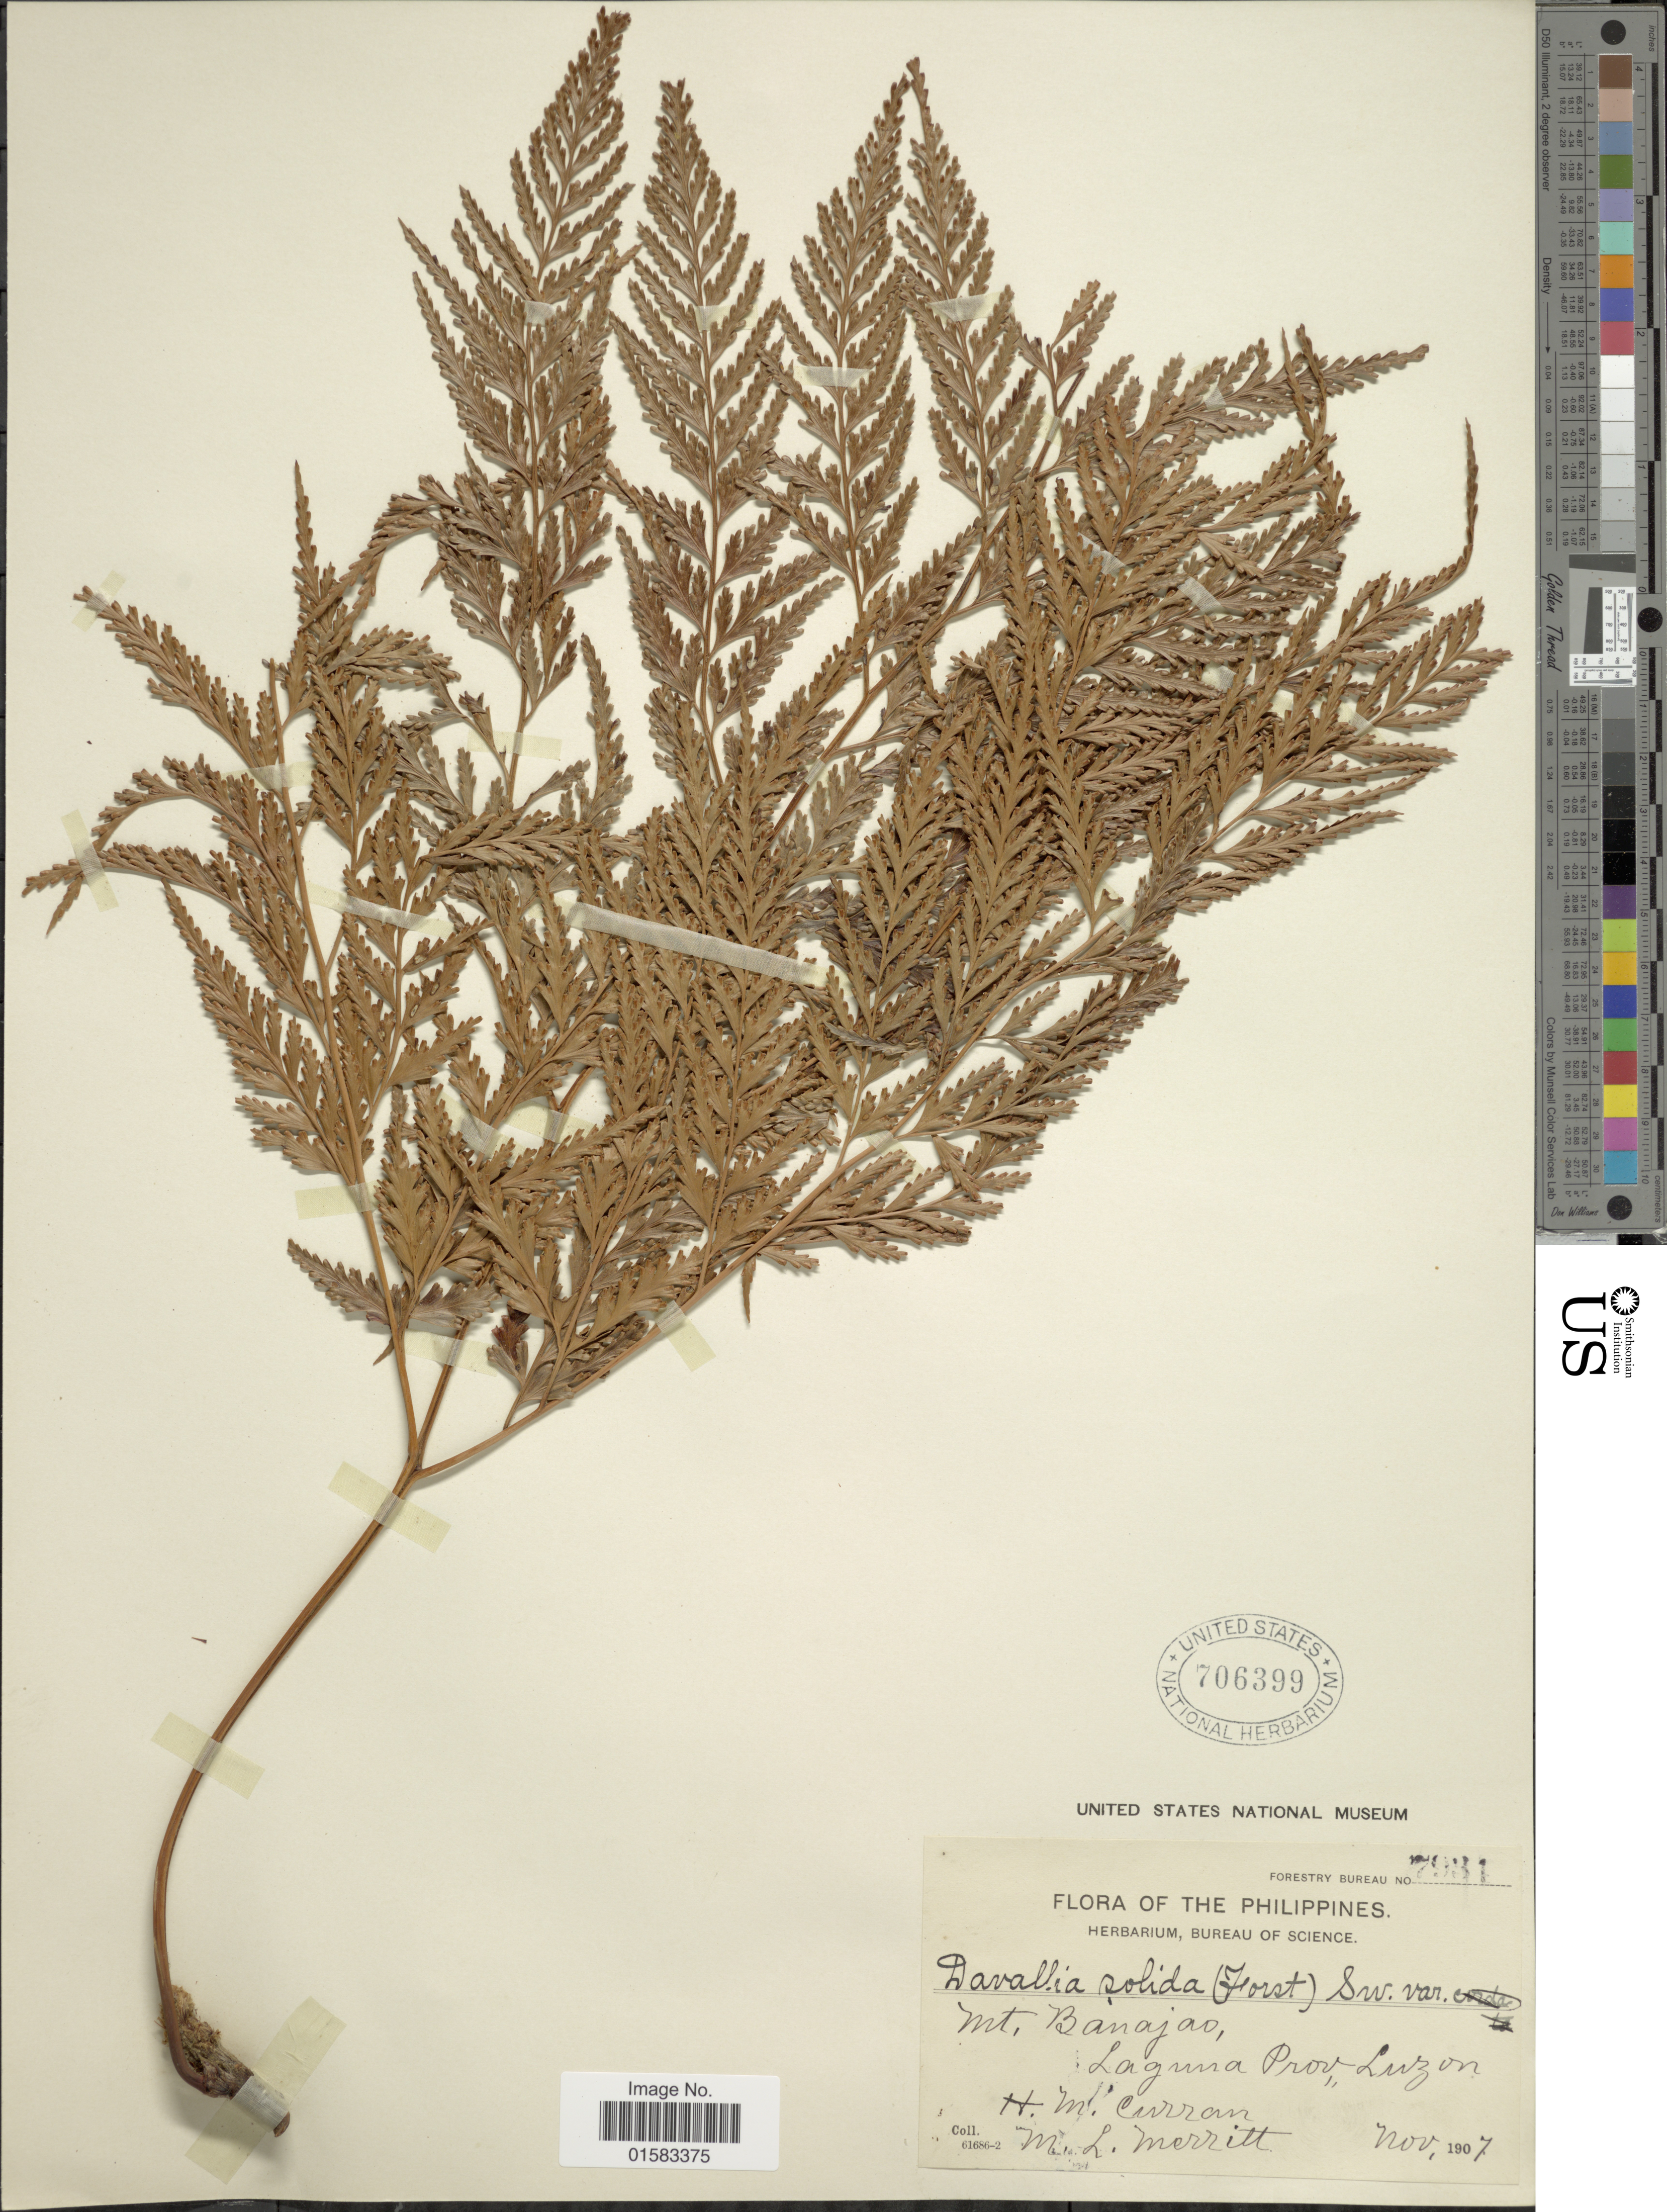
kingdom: Plantae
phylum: Tracheophyta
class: Polypodiopsida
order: Polypodiales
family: Davalliaceae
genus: Davallia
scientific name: Davallia solida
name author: (G. Forst.) Sw.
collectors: H. M. Curran & M. L. Merritt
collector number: Forestry Bureau 7931*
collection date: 1907-11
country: Philippines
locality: Mount Banahaw, Laguna Prov., Luzon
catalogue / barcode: US 706399